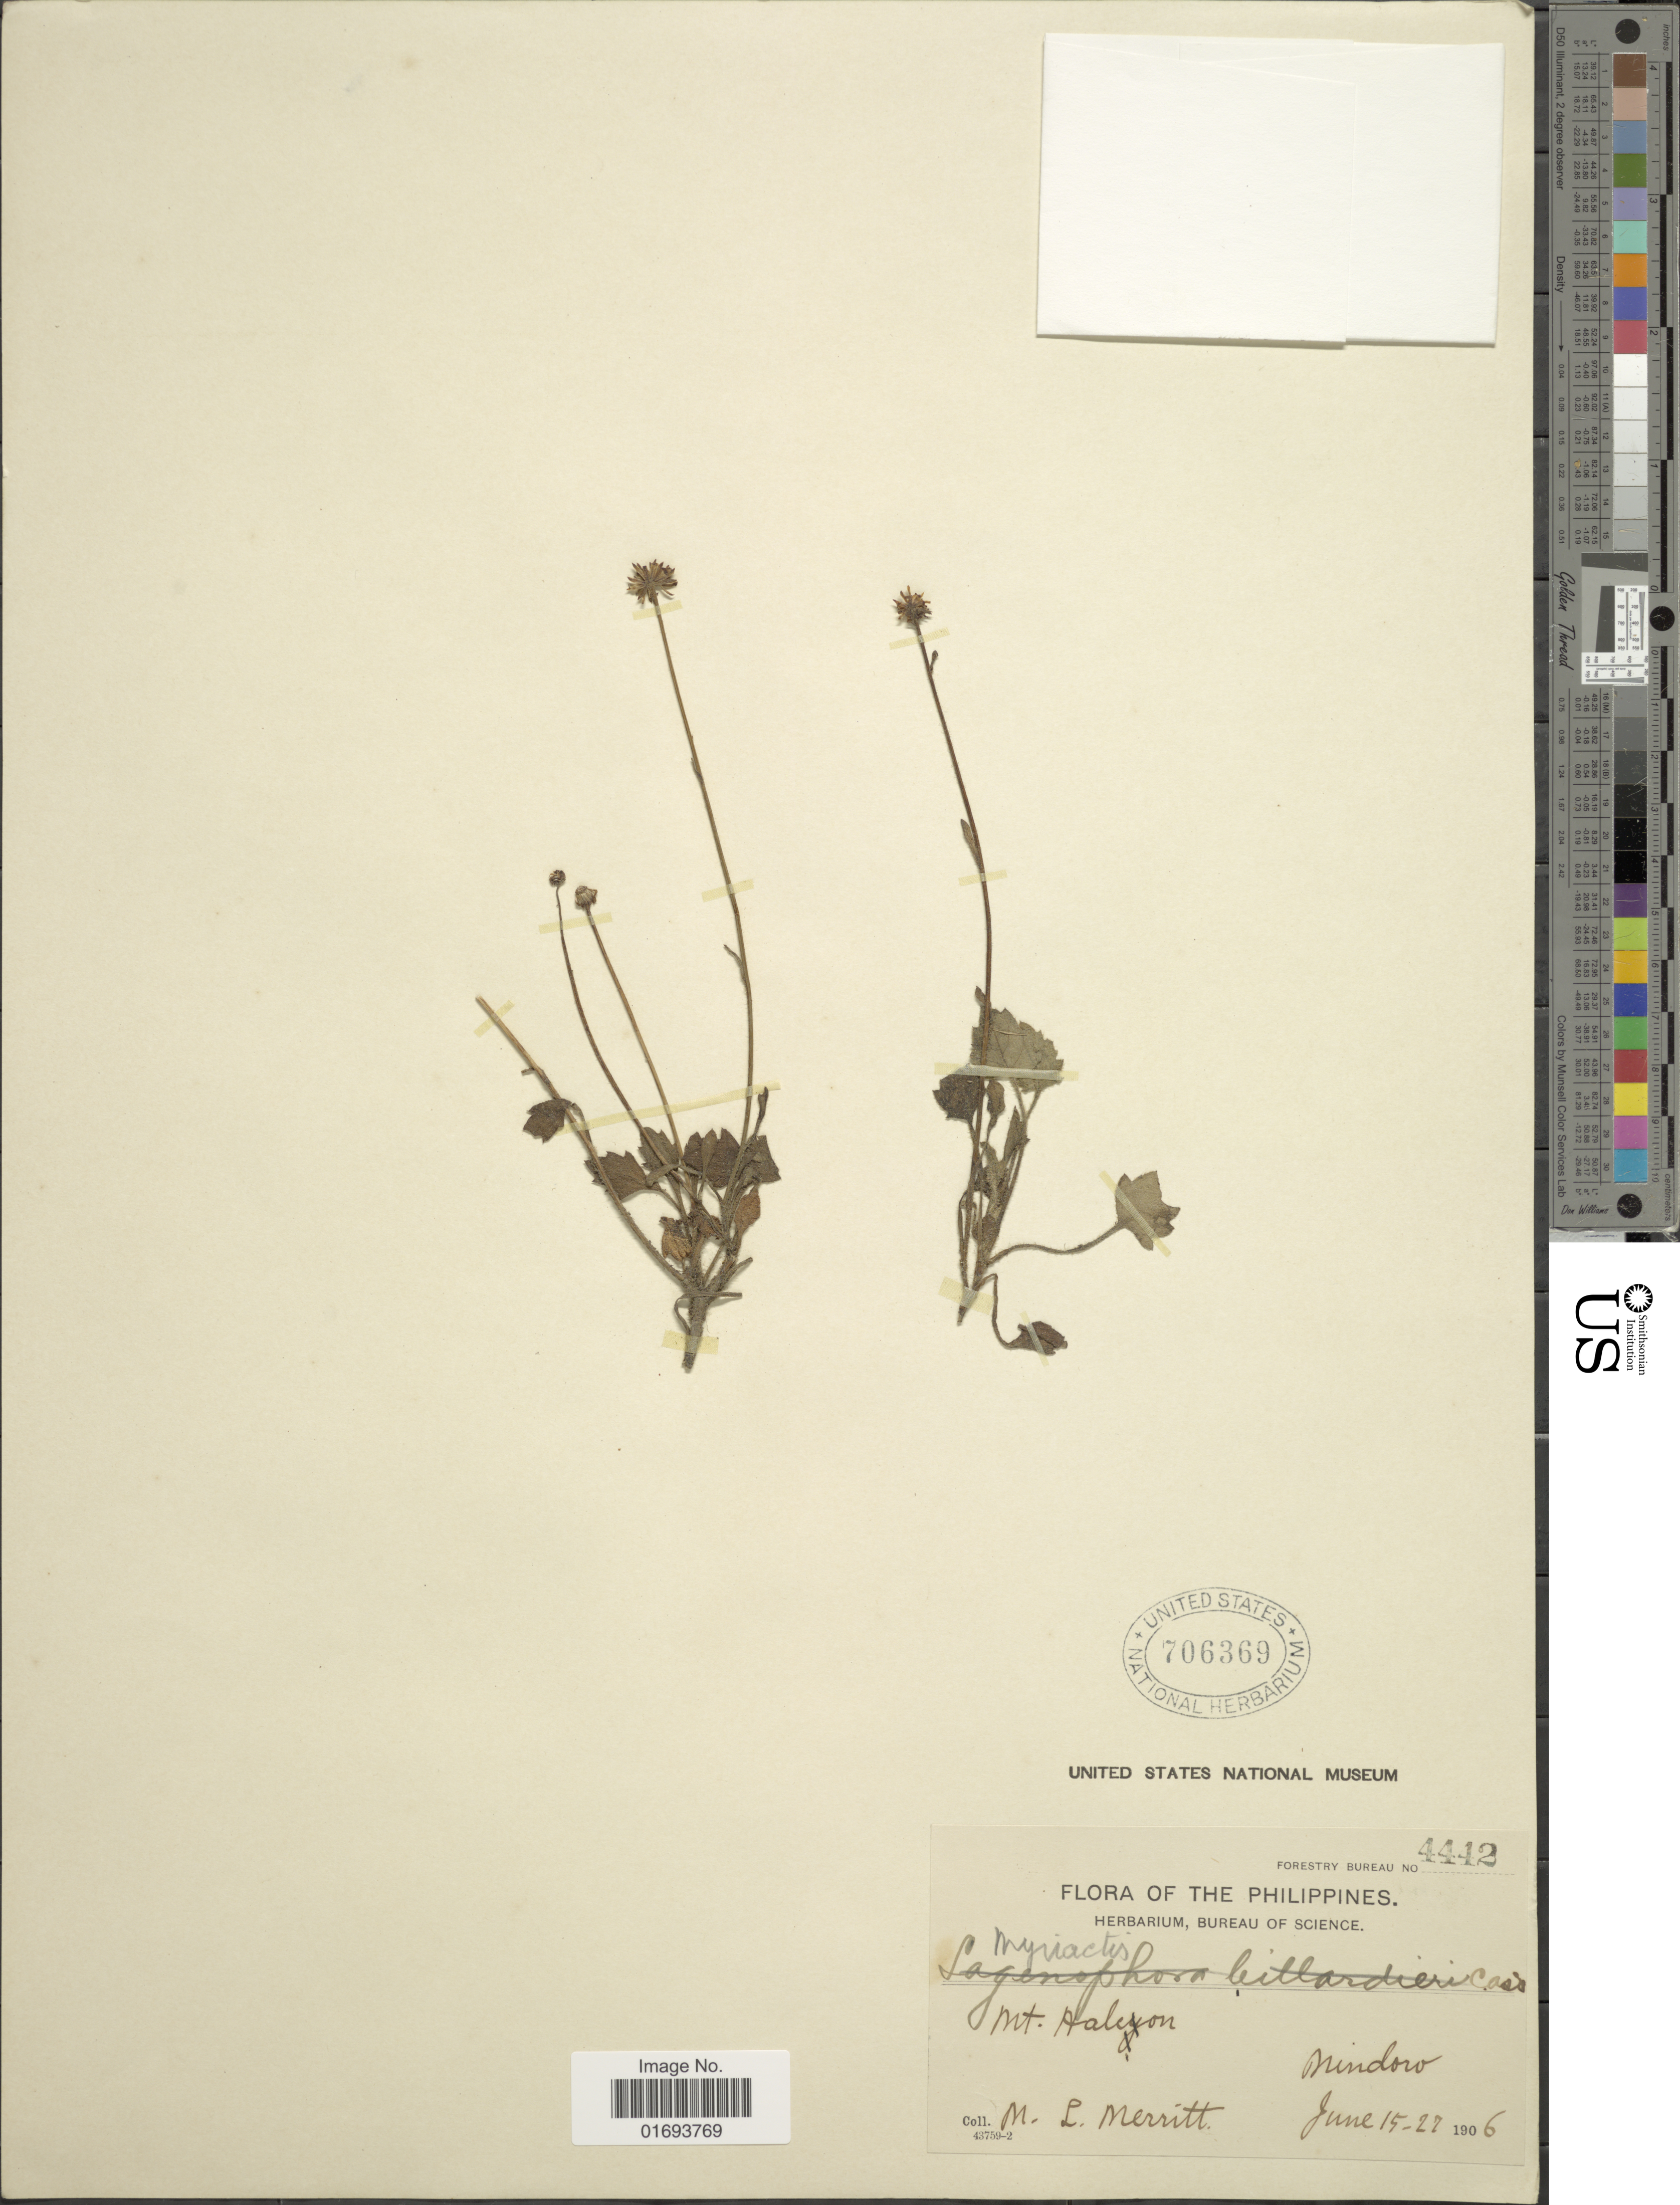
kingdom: Plantae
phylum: Tracheophyta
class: Magnoliopsida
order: Asterales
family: Asteraceae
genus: Myriactis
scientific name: Myriactis humilis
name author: Merr.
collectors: M. L. Merritt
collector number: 4442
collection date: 1906-06-15/1906-06-27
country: Philippines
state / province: Mimaropa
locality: Mt. Haleyon, Mimaropa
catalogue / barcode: US 706369